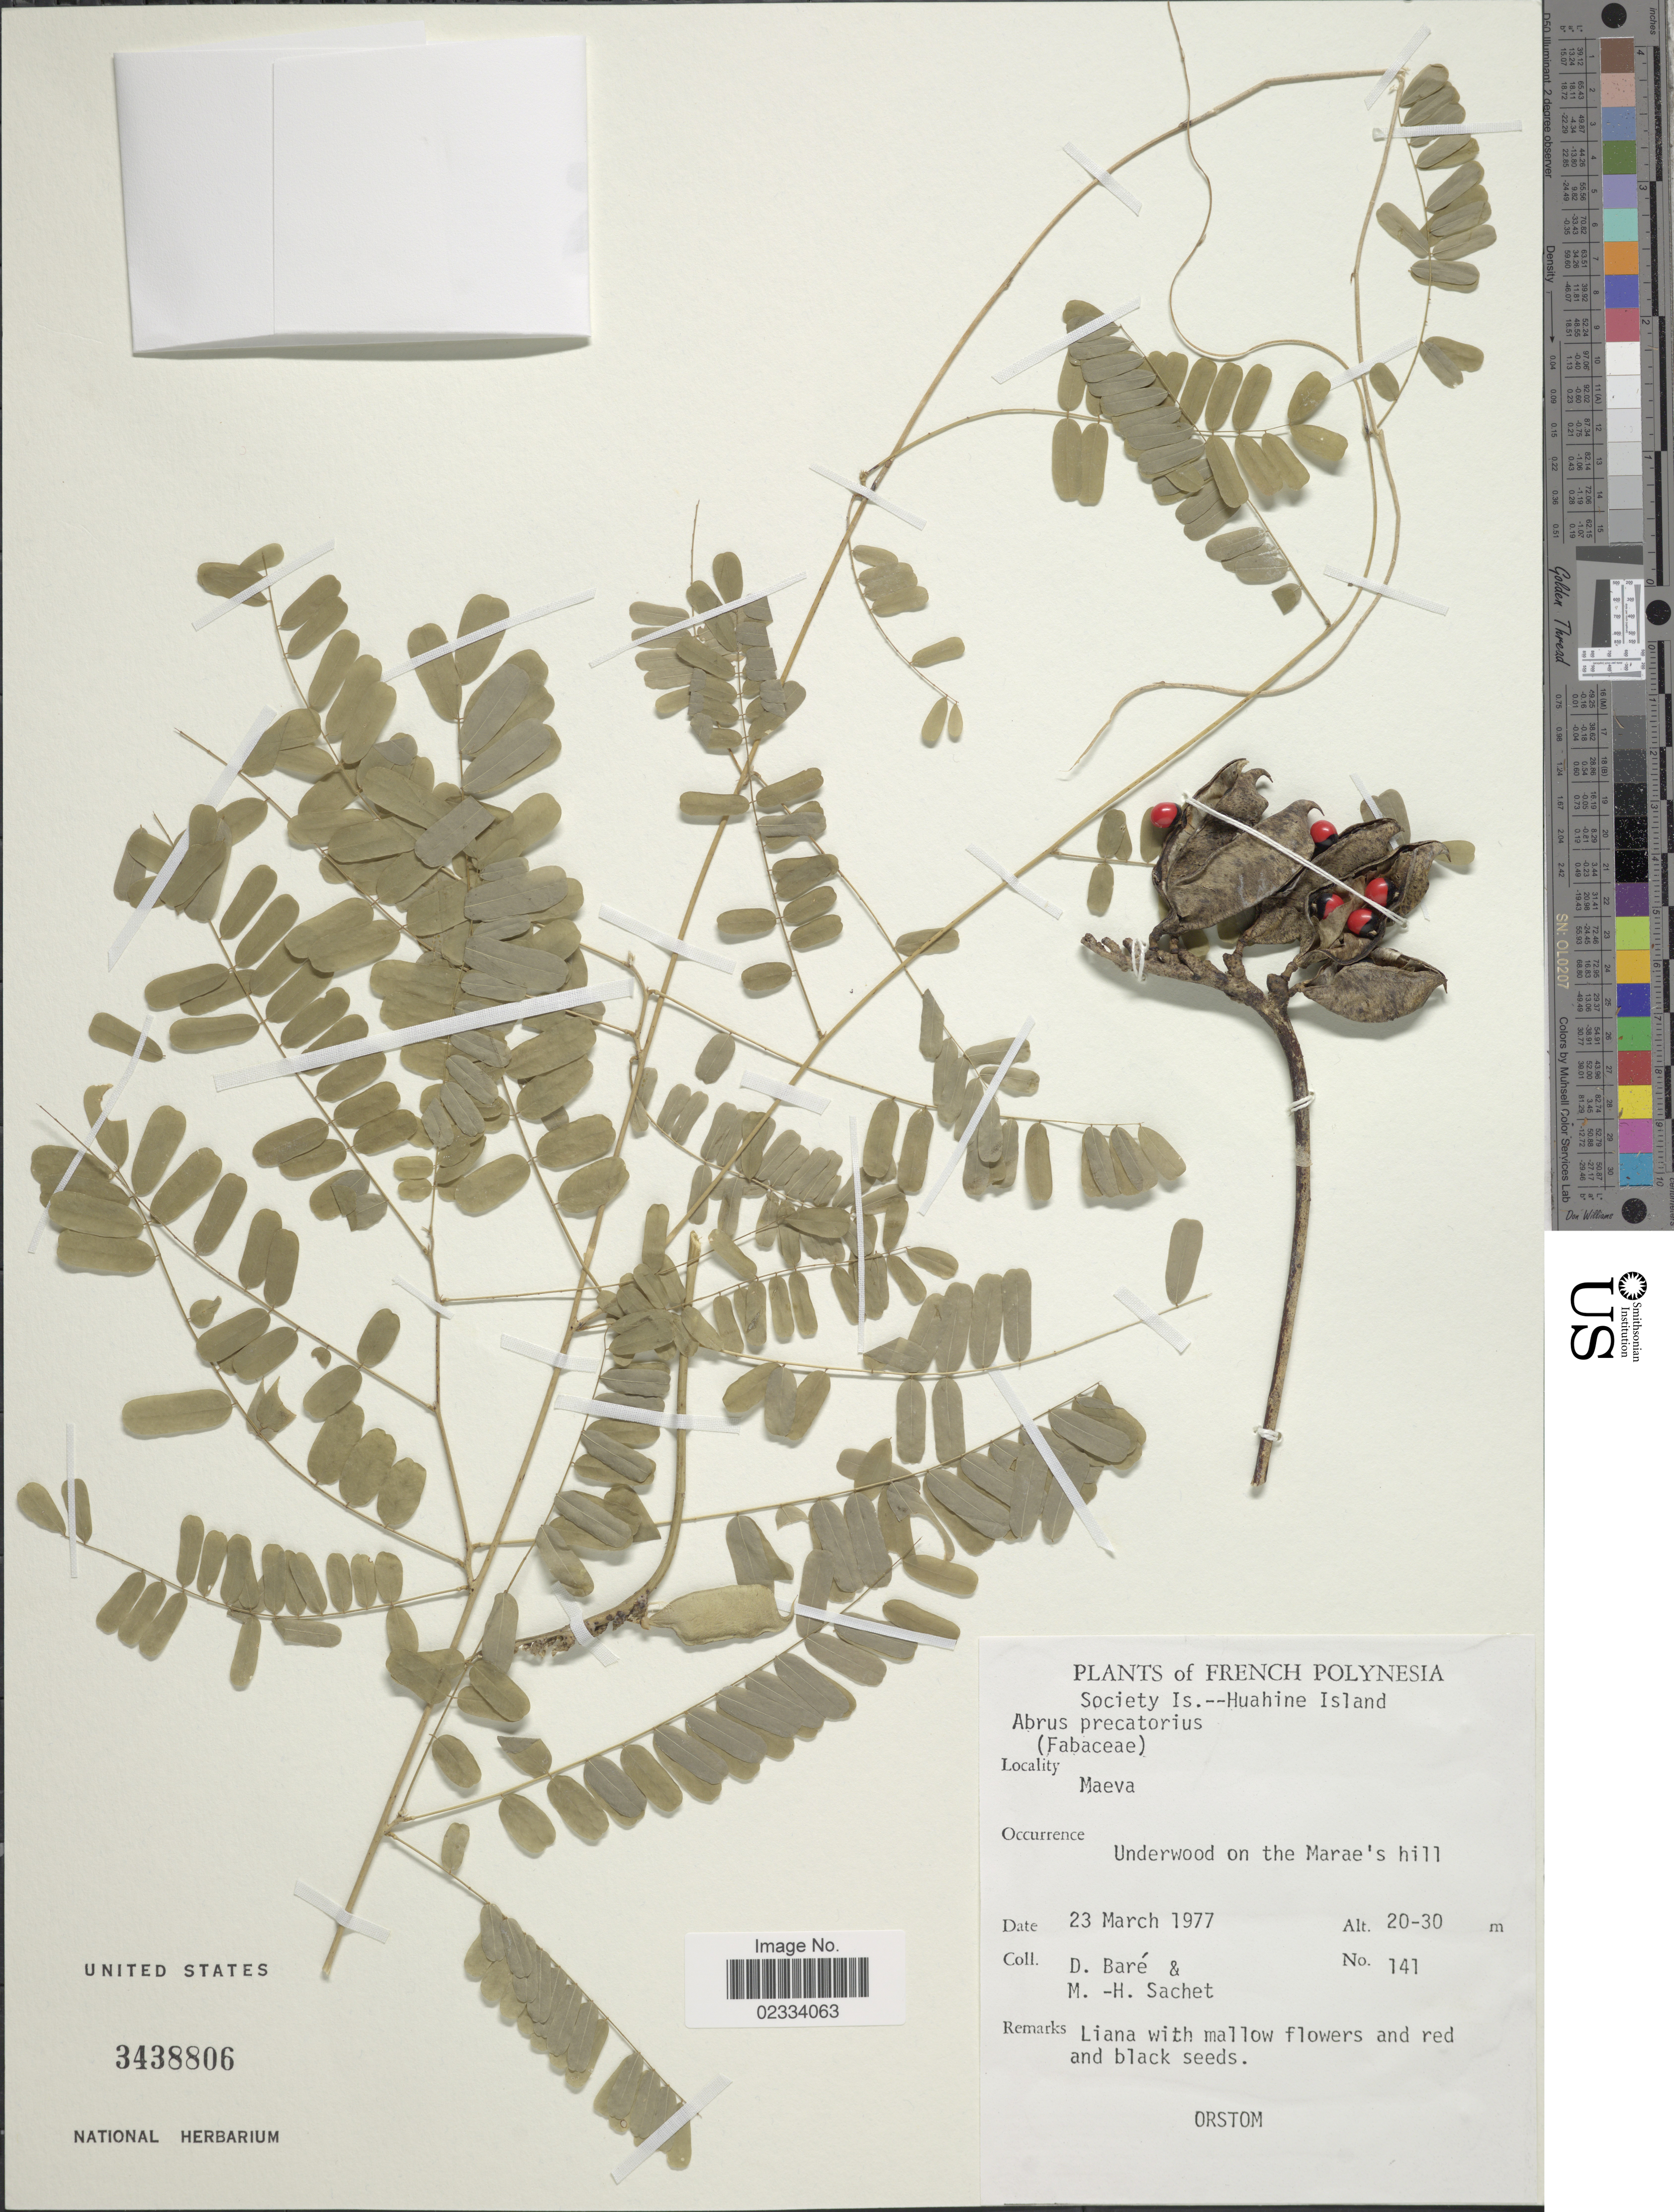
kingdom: Plantae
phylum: Tracheophyta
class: Magnoliopsida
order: Fabales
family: Fabaceae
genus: Abrus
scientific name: Abrus precatorius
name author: L.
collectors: D. Baré & M.-H. Sachet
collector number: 141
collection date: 1977-03-23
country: French Polynesia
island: Huahine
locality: Society Is. --Huahine Island. Maeva. Underwood on the Marae's hill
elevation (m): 20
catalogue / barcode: US 3438806